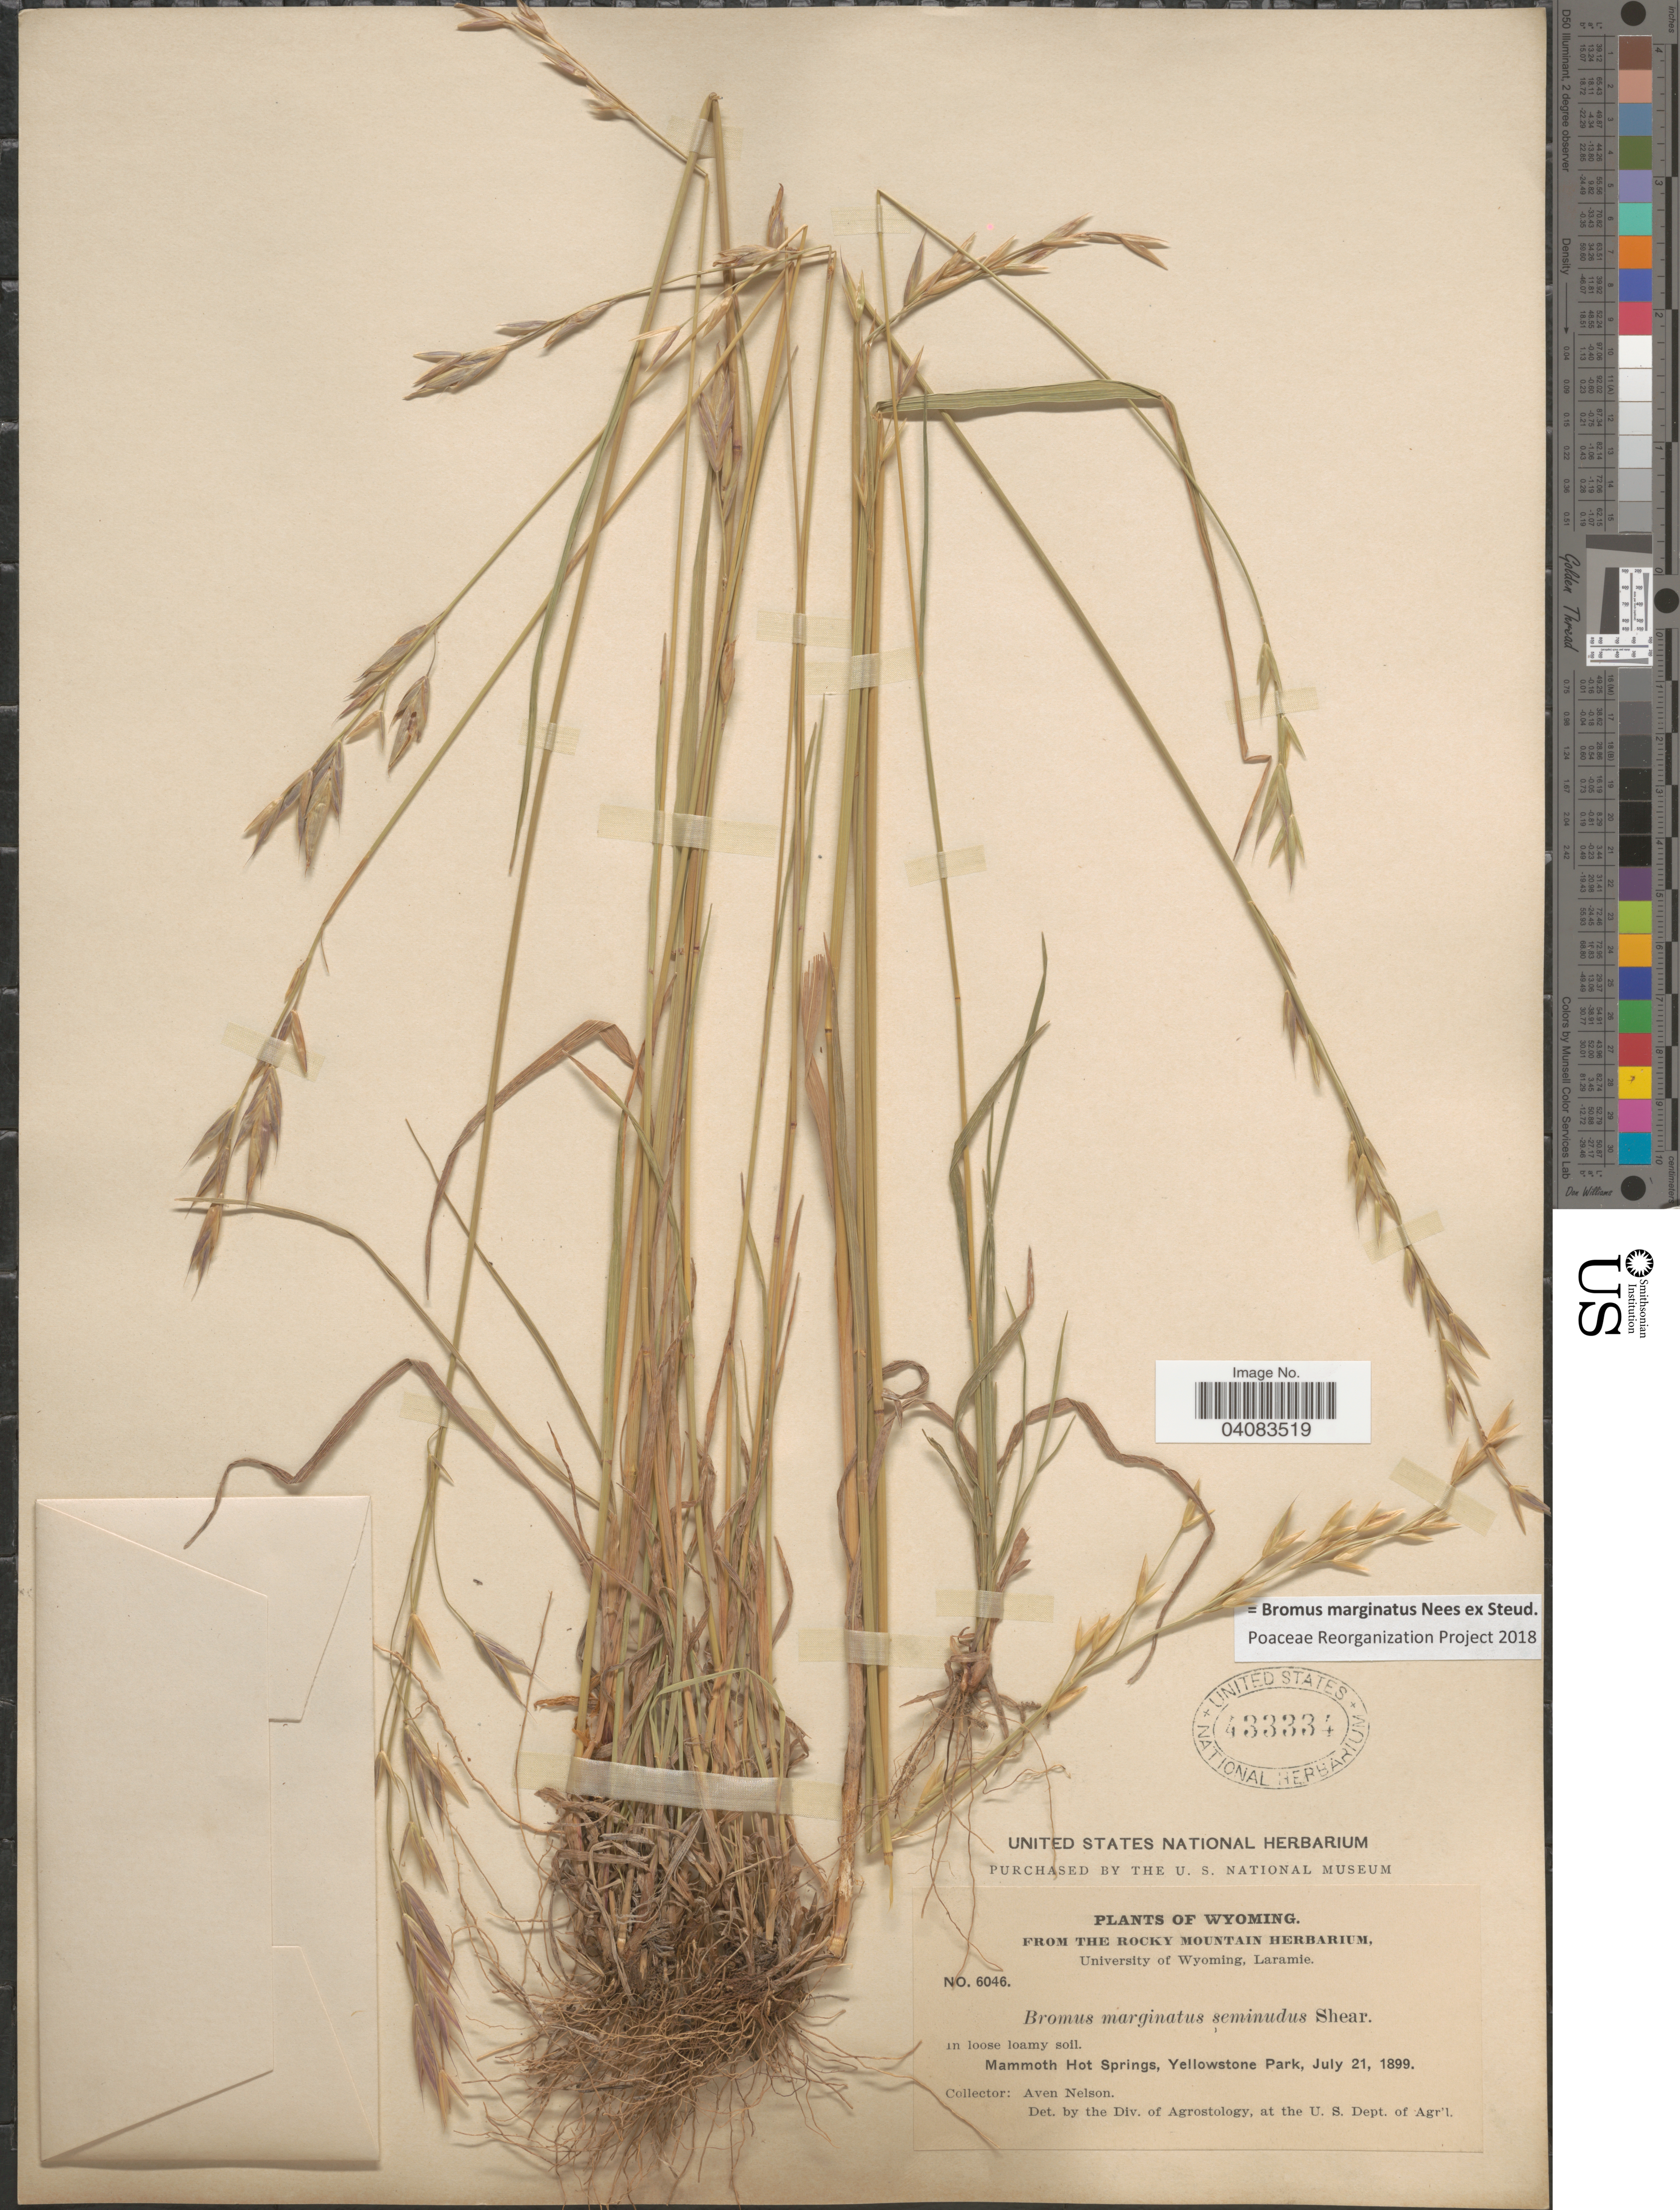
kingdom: Plantae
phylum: Tracheophyta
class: Liliopsida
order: Poales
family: Poaceae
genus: Bromus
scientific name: Bromus marginatus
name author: Nees ex Steud.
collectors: A. Nelson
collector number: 6046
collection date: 1899-07-21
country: United States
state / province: Wyoming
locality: Mammoth Hot Springs, Yellowstone Park.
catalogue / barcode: US 433334